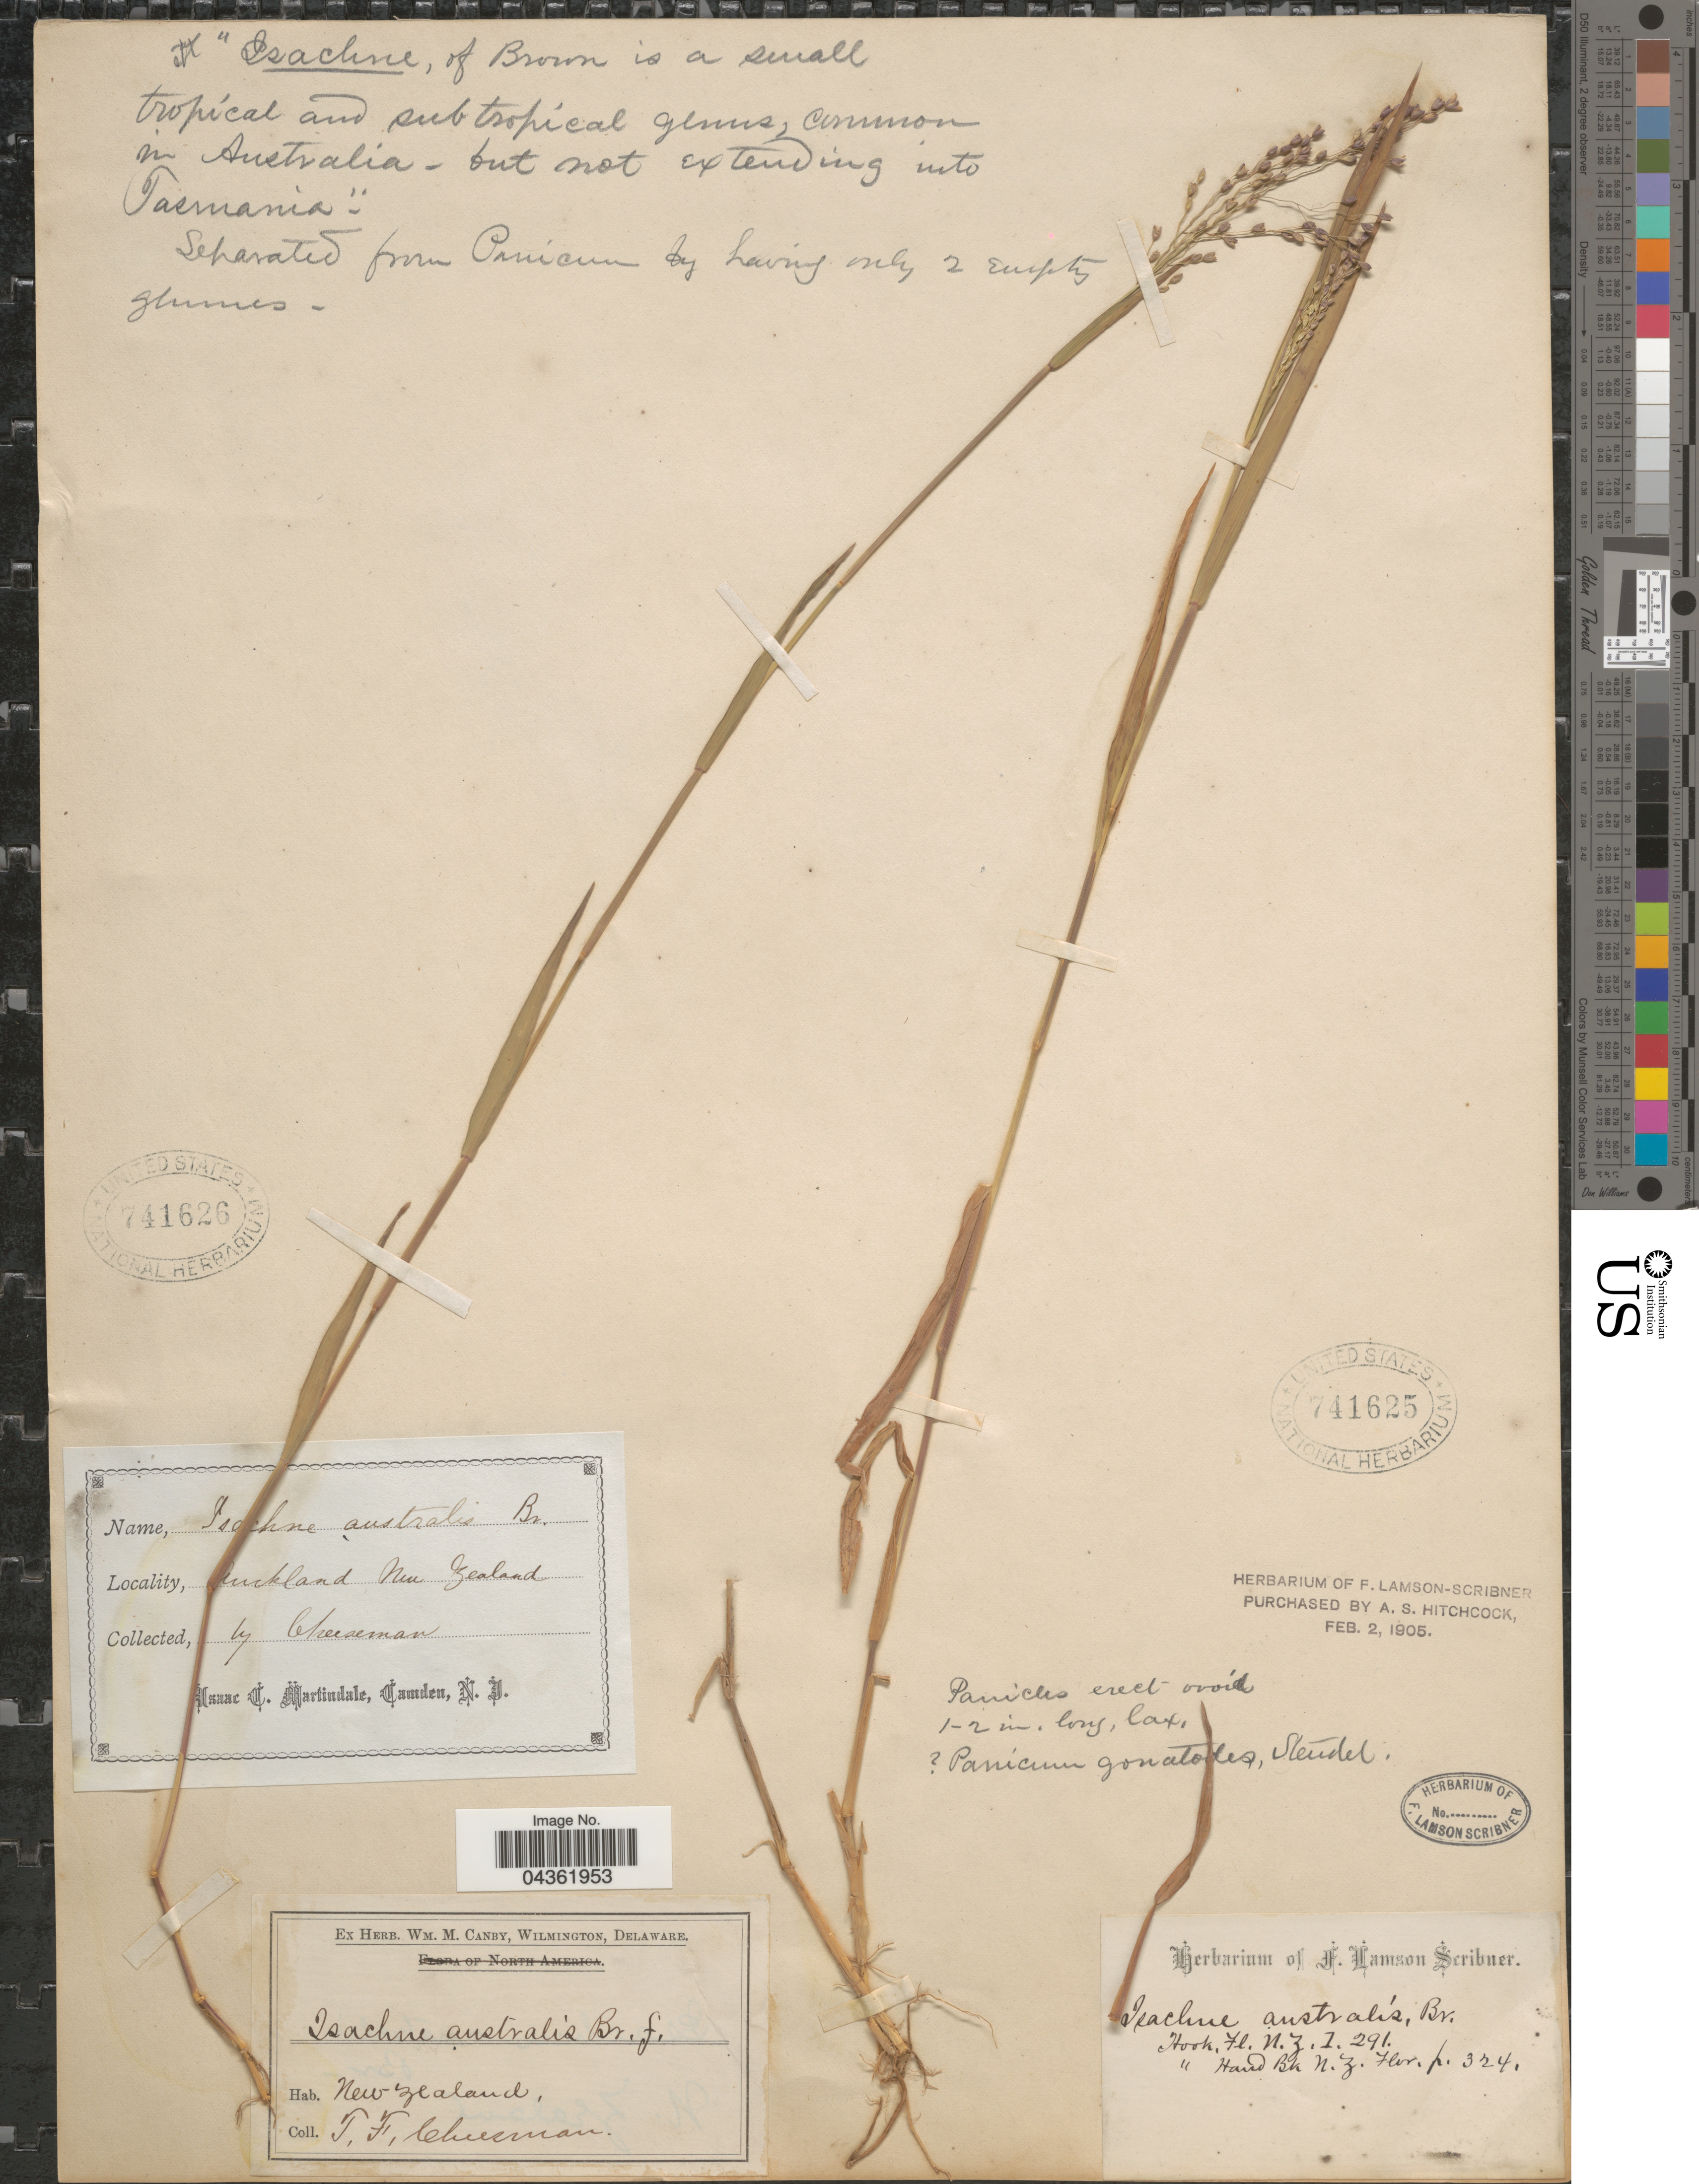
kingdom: Plantae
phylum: Tracheophyta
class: Liliopsida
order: Poales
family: Poaceae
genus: Isachne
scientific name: Isachne globosa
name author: (Thunb.) Kuntze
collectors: ex herb. F. Lamson Scribner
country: New Zealand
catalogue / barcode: US 741625-2